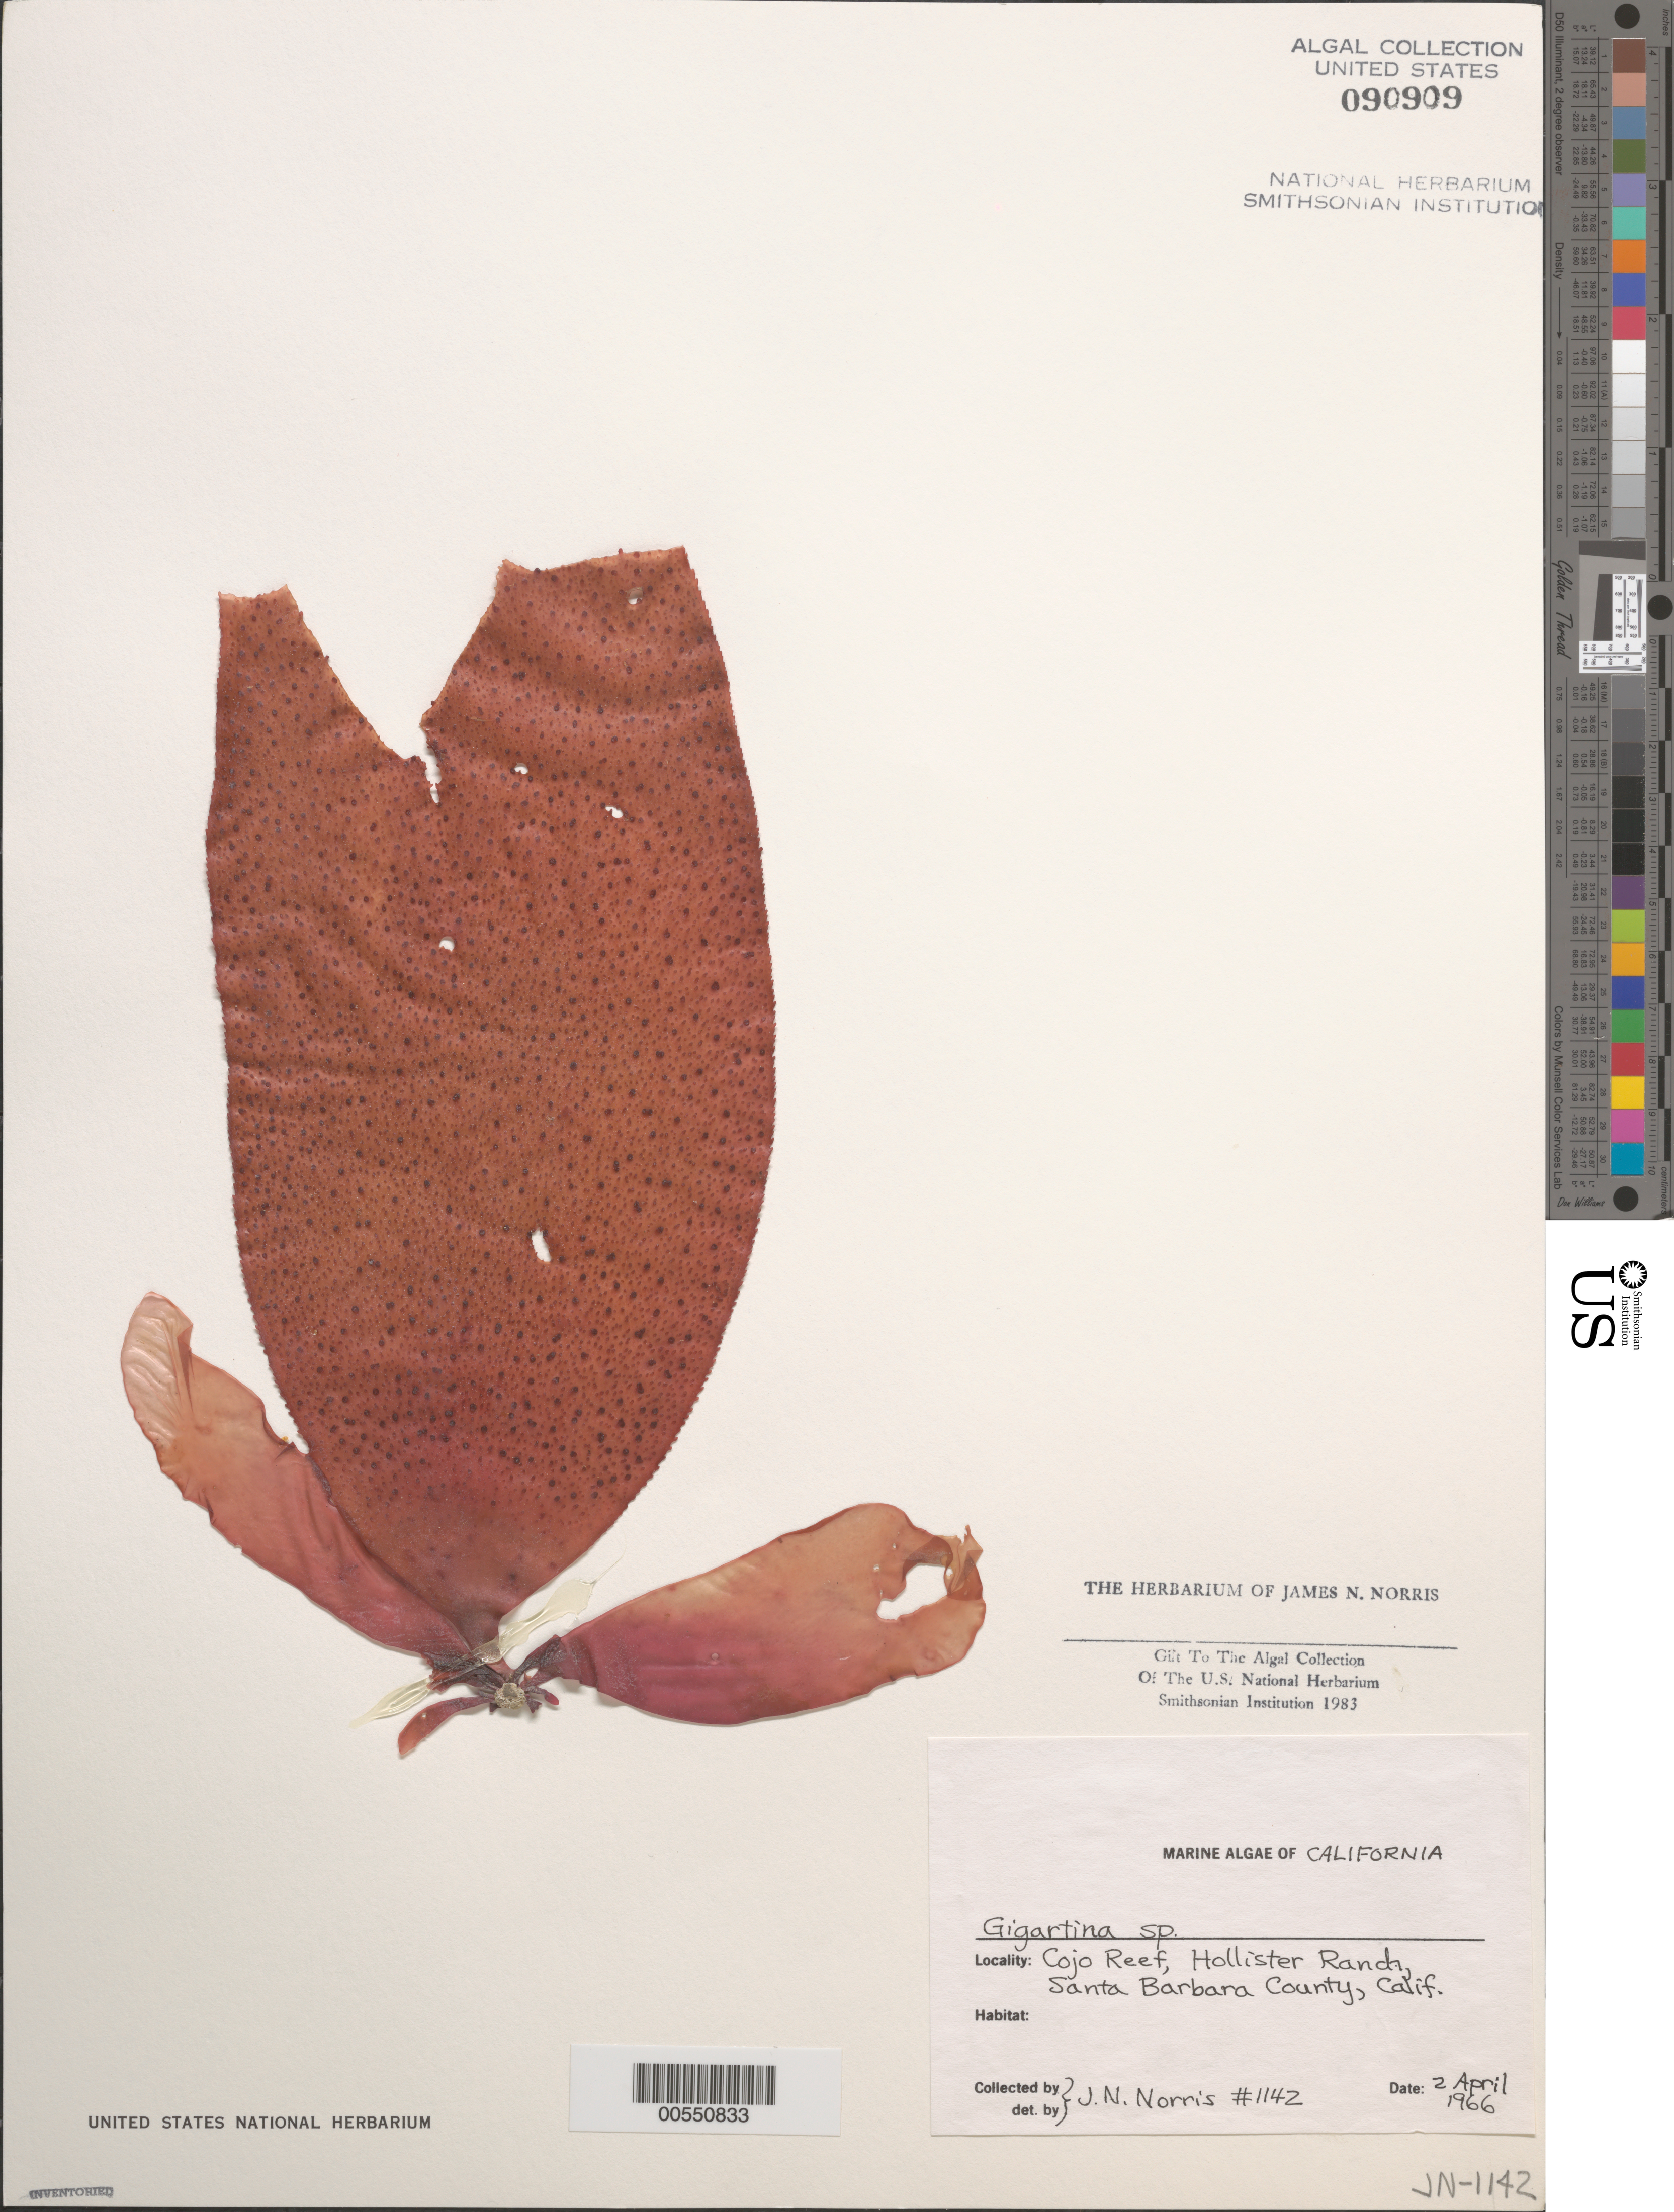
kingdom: Plantae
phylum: Rhodophyta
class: Florideophyceae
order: Gigartinales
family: Gigartinaceae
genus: Gigartina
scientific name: Gigartina sp.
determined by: Norris, James N.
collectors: J. N. Norris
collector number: JN-1142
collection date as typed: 02 Apr 1966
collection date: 1966-04-02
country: United States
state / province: California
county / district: Santa Barbara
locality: Cojo Reef, Hollister Ranch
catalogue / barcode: US 90909